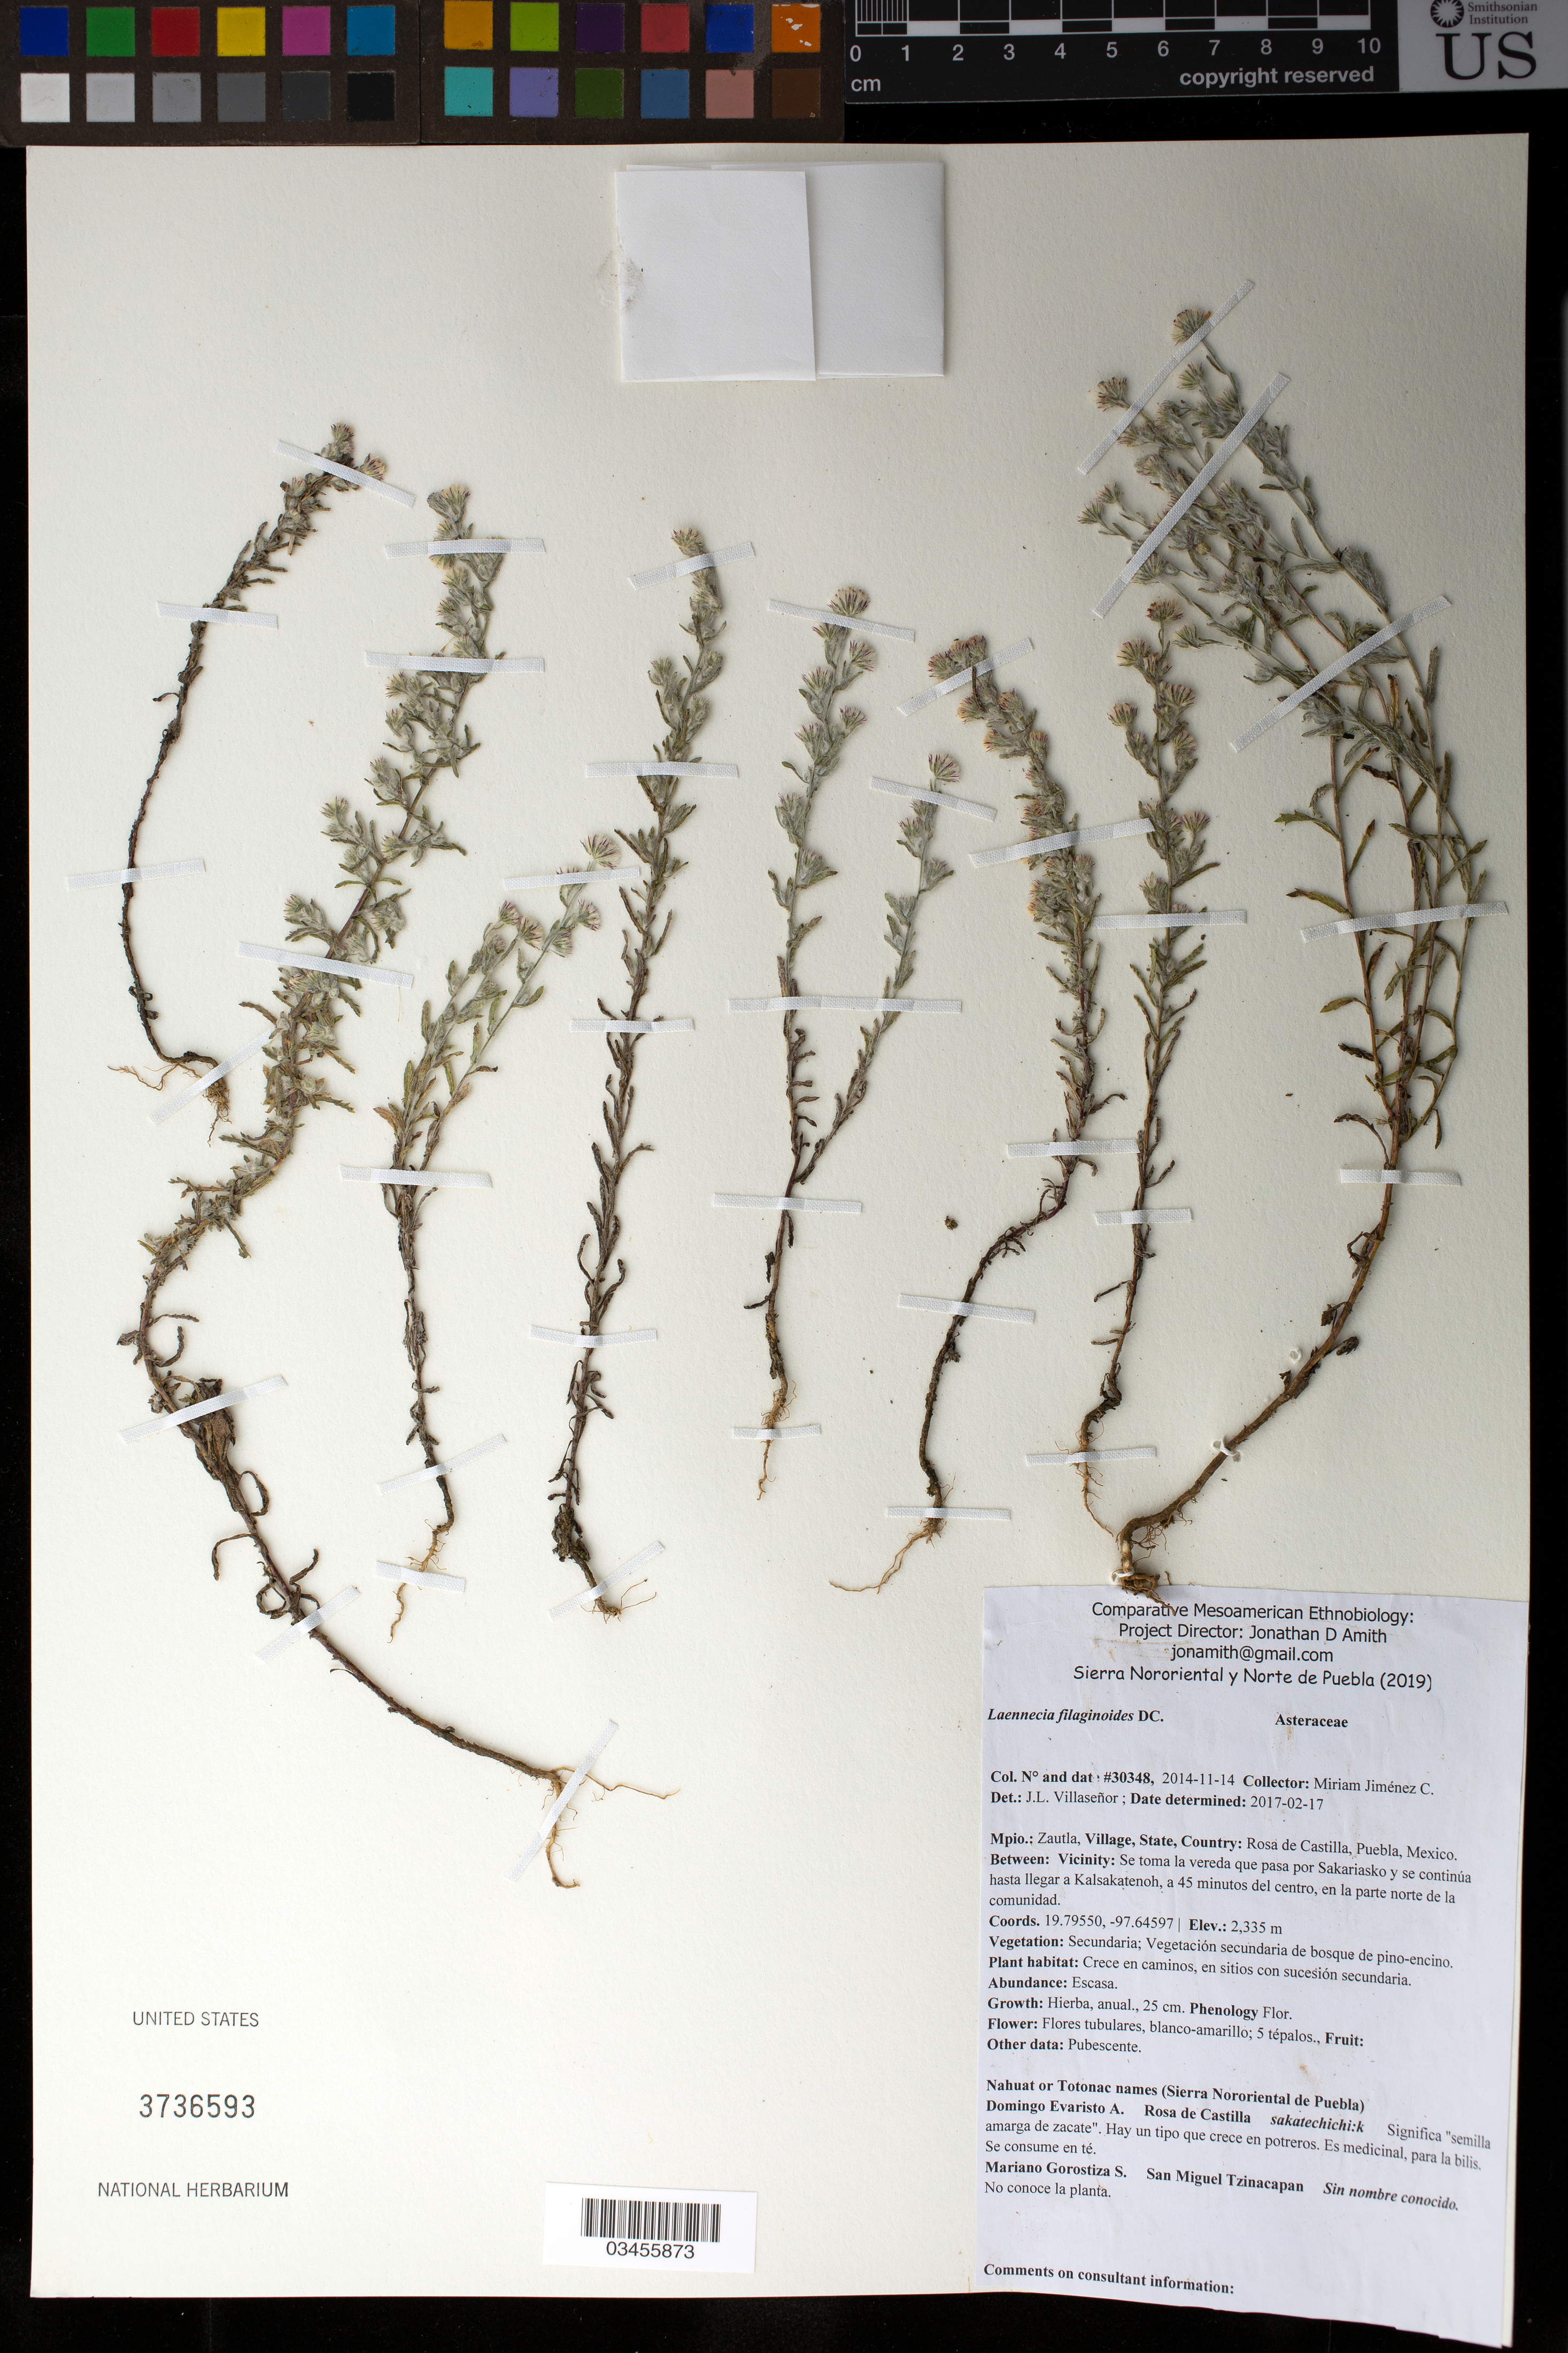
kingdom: Plantae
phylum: Tracheophyta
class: Magnoliopsida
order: Asterales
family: Asteraceae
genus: Laennecia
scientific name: Laennecia filaginoides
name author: (DC.) Hieron.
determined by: Villaseñor R., J. L.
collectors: M. Jiménez Chimil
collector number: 30348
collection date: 2014-11-14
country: México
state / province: Puebla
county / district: Zautla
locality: PUEBLO: Rosa de Castilla; LOCALIDAD EXACTA: Se toma la vereda que pasa por Sakariasko y se continúa hasta llegar a Kalsakatenoh, a 45 minutos del centro, en la parte norte de la comunidad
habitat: Vegetación secundaria de bosque de pino-encino; en caminos, en sitios con sucesión secundaria.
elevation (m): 2335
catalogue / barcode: US 3736593